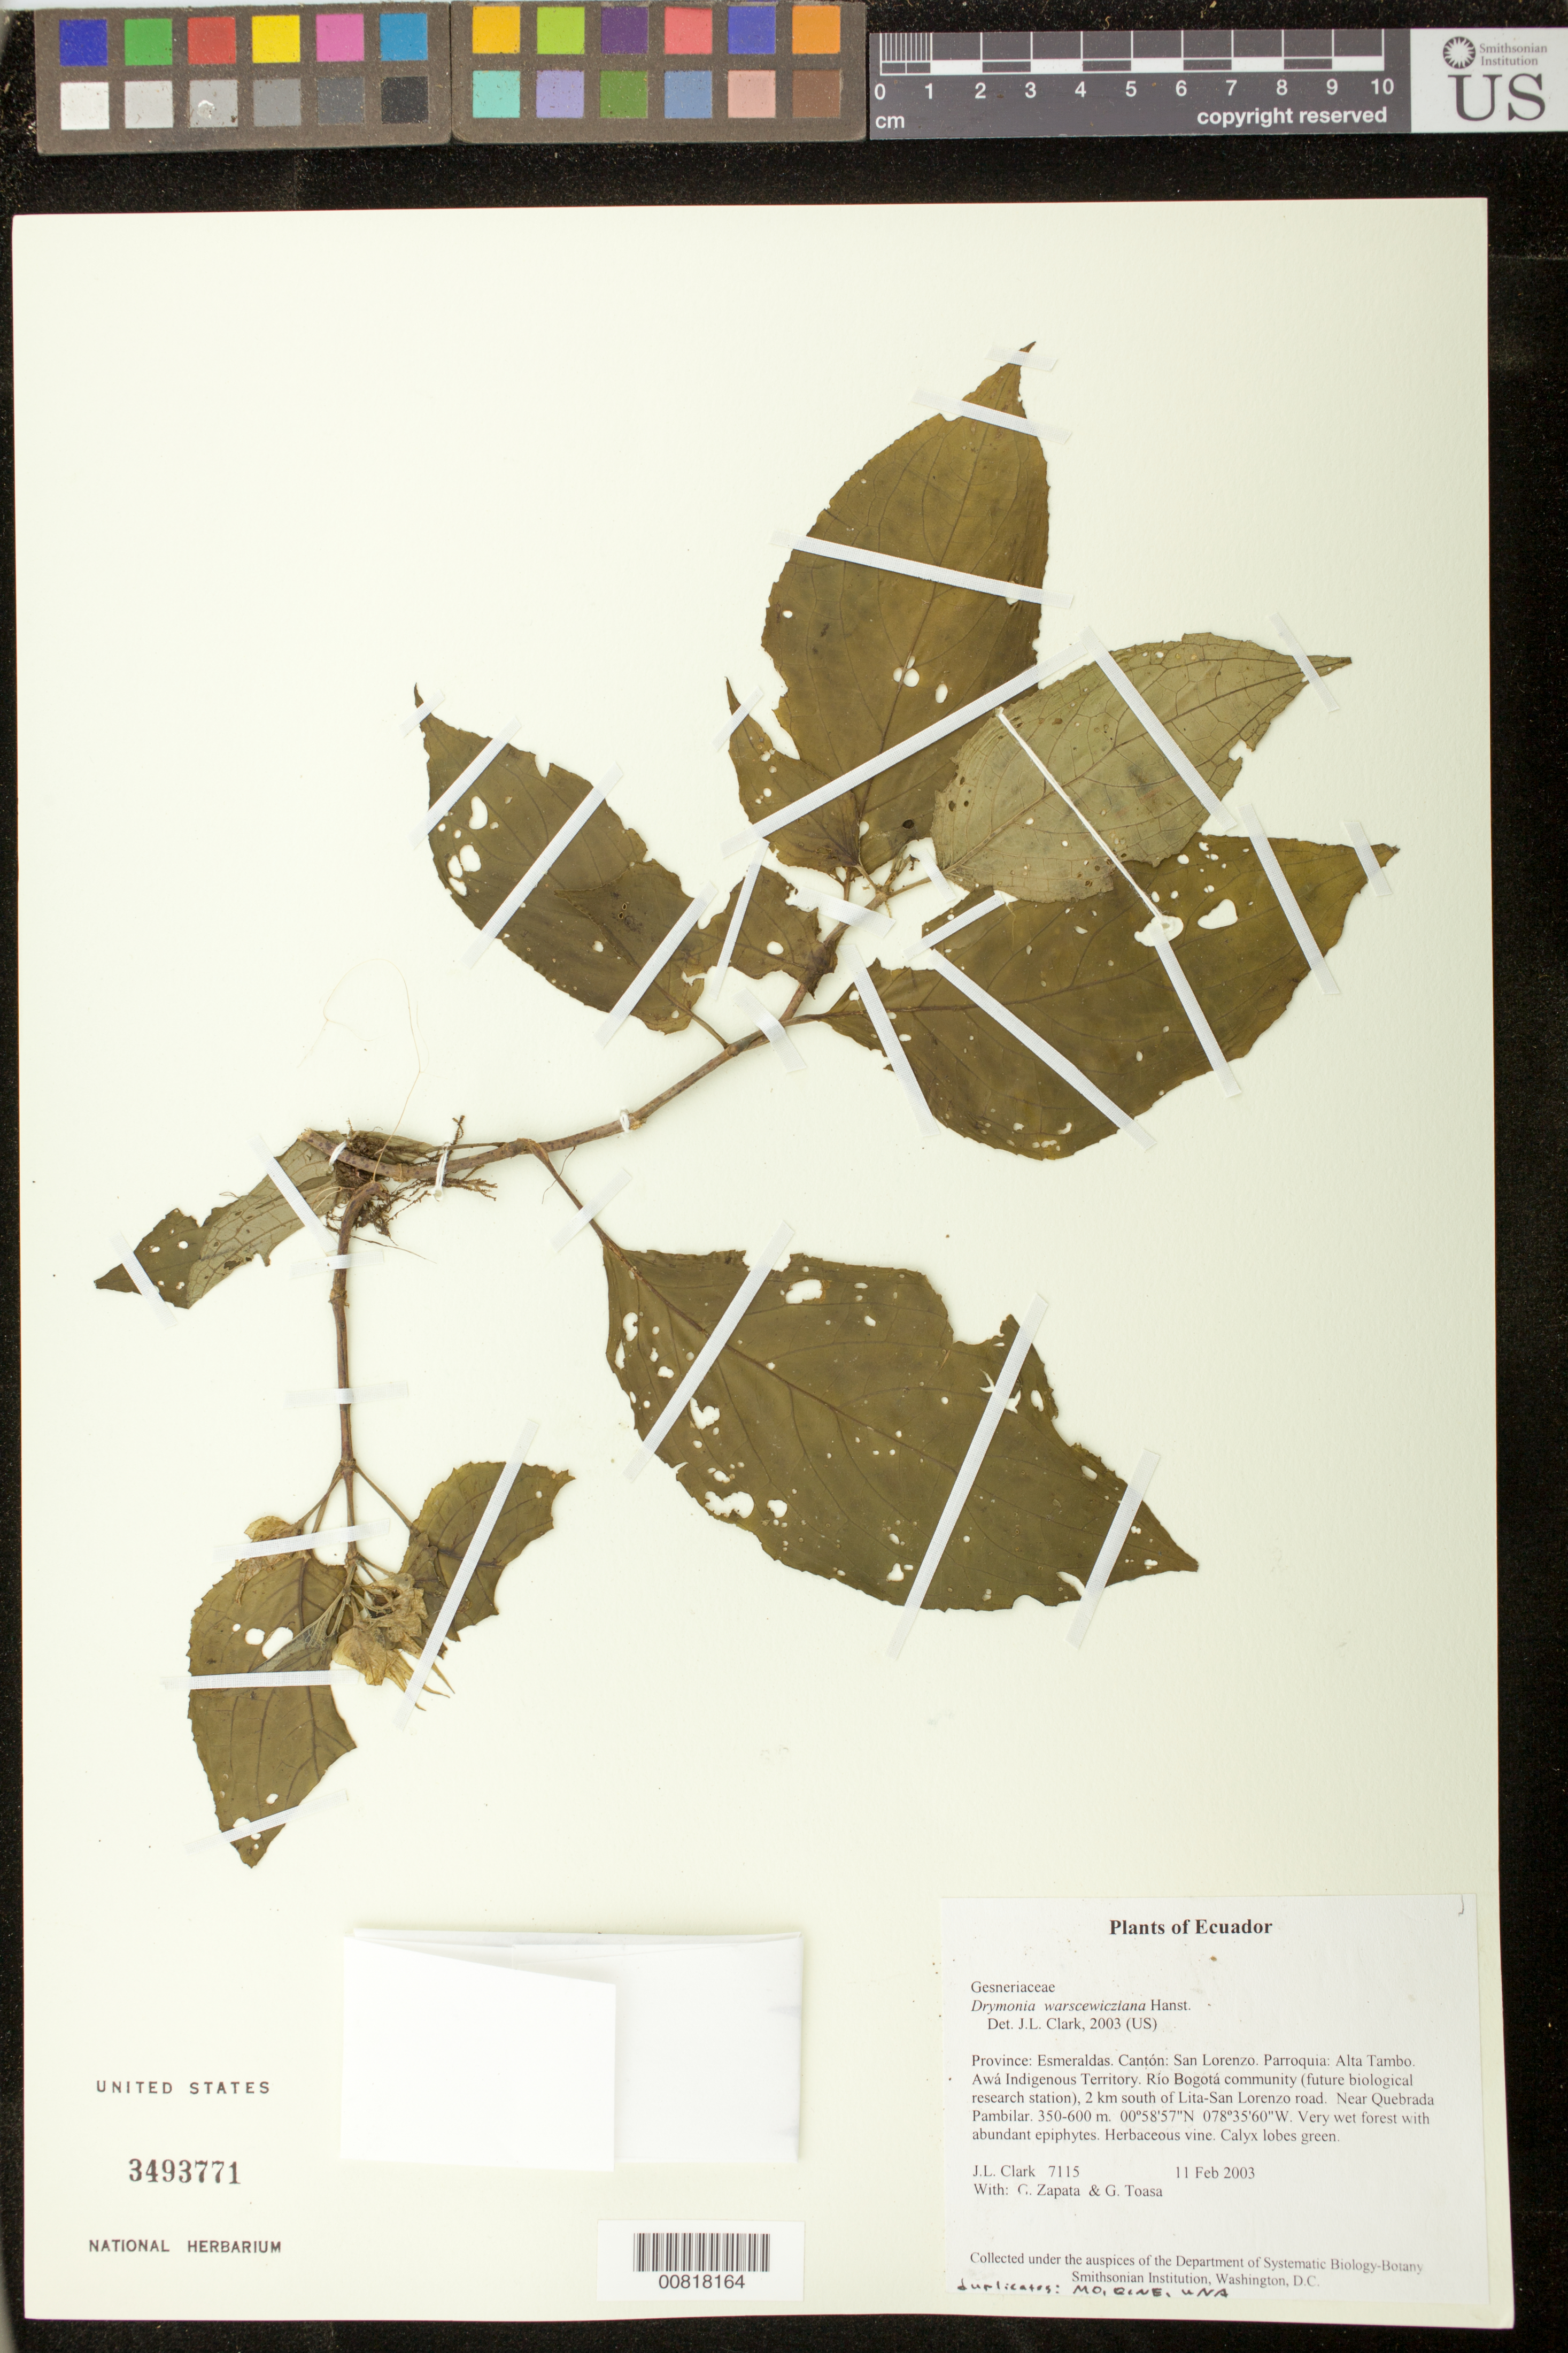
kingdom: Plantae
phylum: Tracheophyta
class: Magnoliopsida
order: Lamiales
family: Gesneriaceae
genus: Drymonia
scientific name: Drymonia warszewicziana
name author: Hanst.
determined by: Clark, J. L., (SEL), The Marie Selby Botanical Garden (UNITED STATES)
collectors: J. L. Clark, G. Zapata & G. Toasa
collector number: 7115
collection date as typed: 11 Feb 2003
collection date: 2003-02-11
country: Ecuador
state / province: Esmeraldas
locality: San Lorenzo. Parroquia: Alta Tambo. Awá Indigenous Territory. Río Bogotá community (future biological research station), 2 km south of Lita-San Lorenzo road. Near Quebrada Pambilar.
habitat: Very wet forest with abundant epiphytes.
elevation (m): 350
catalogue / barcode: US 3493771